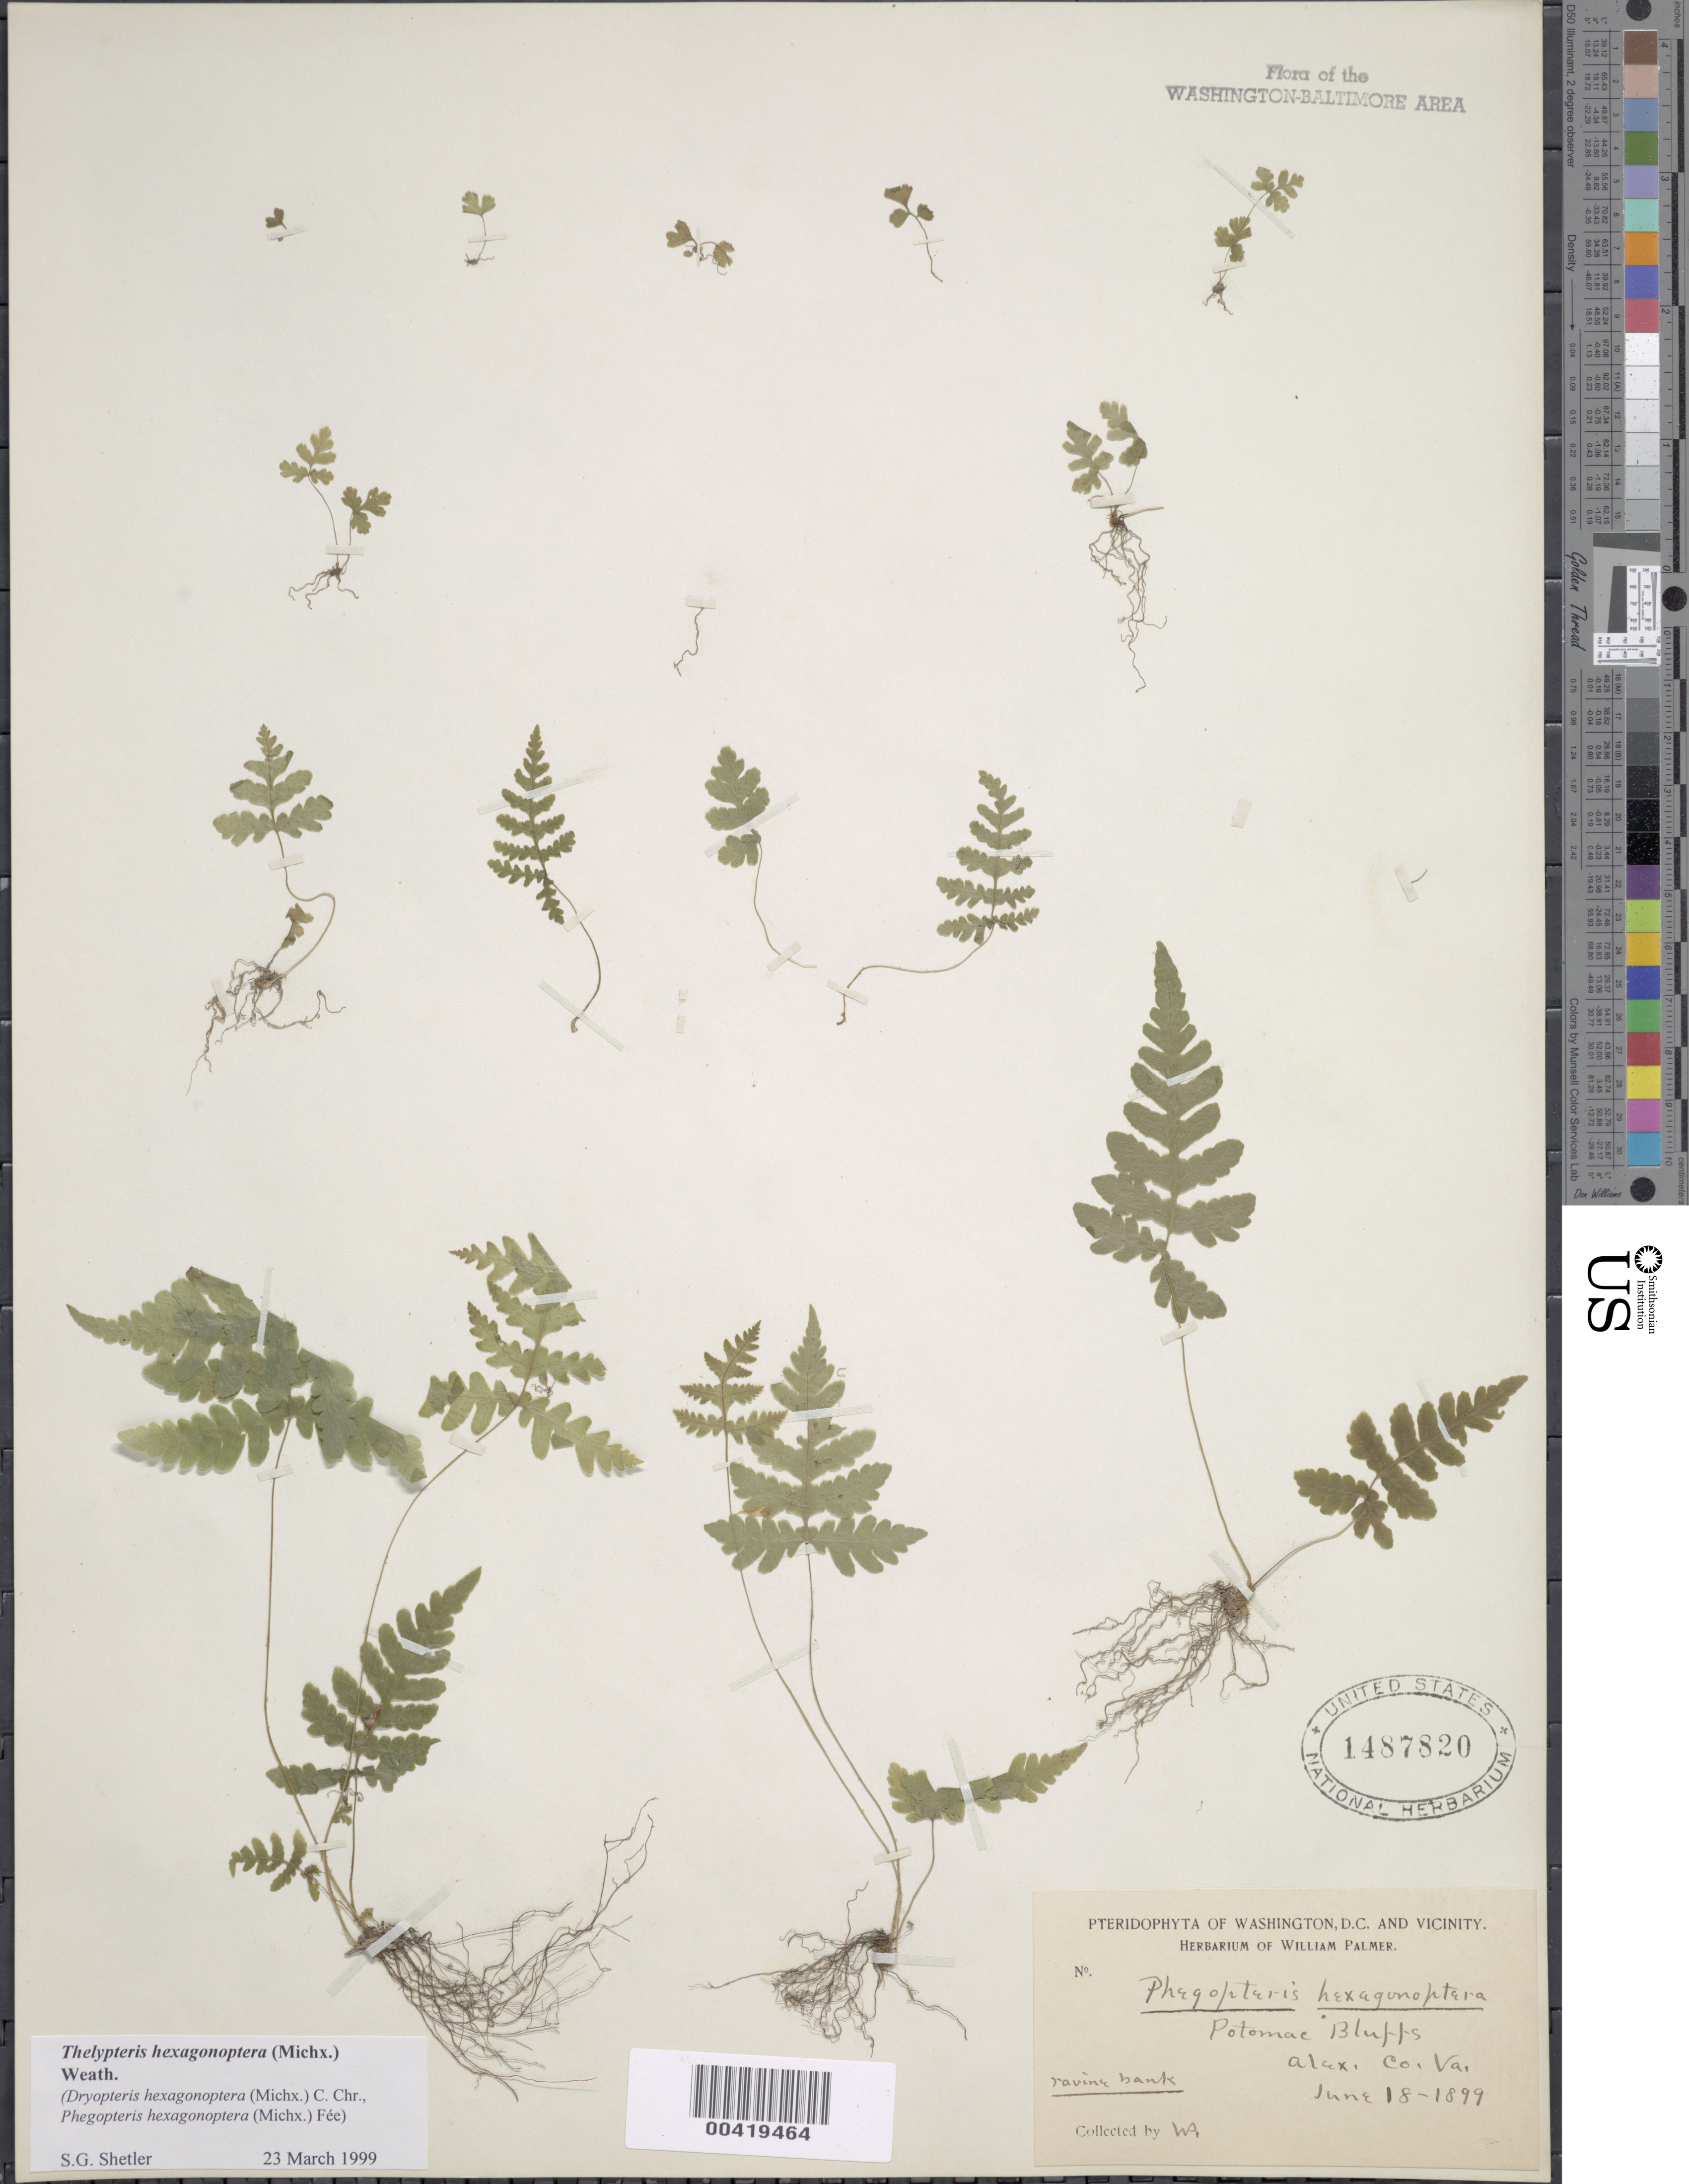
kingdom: Plantae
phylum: Tracheophyta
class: Polypodiopsida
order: Polypodiales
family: Thelypteridaceae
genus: Phegopteris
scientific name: Phegopteris hexagonoptera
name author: (Michx.) Fée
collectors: W. Palmer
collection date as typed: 18 Jun 1899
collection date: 1899-06-18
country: United States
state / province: Virginia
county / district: Arlington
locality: Potomac Bluffs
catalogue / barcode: US 1487820